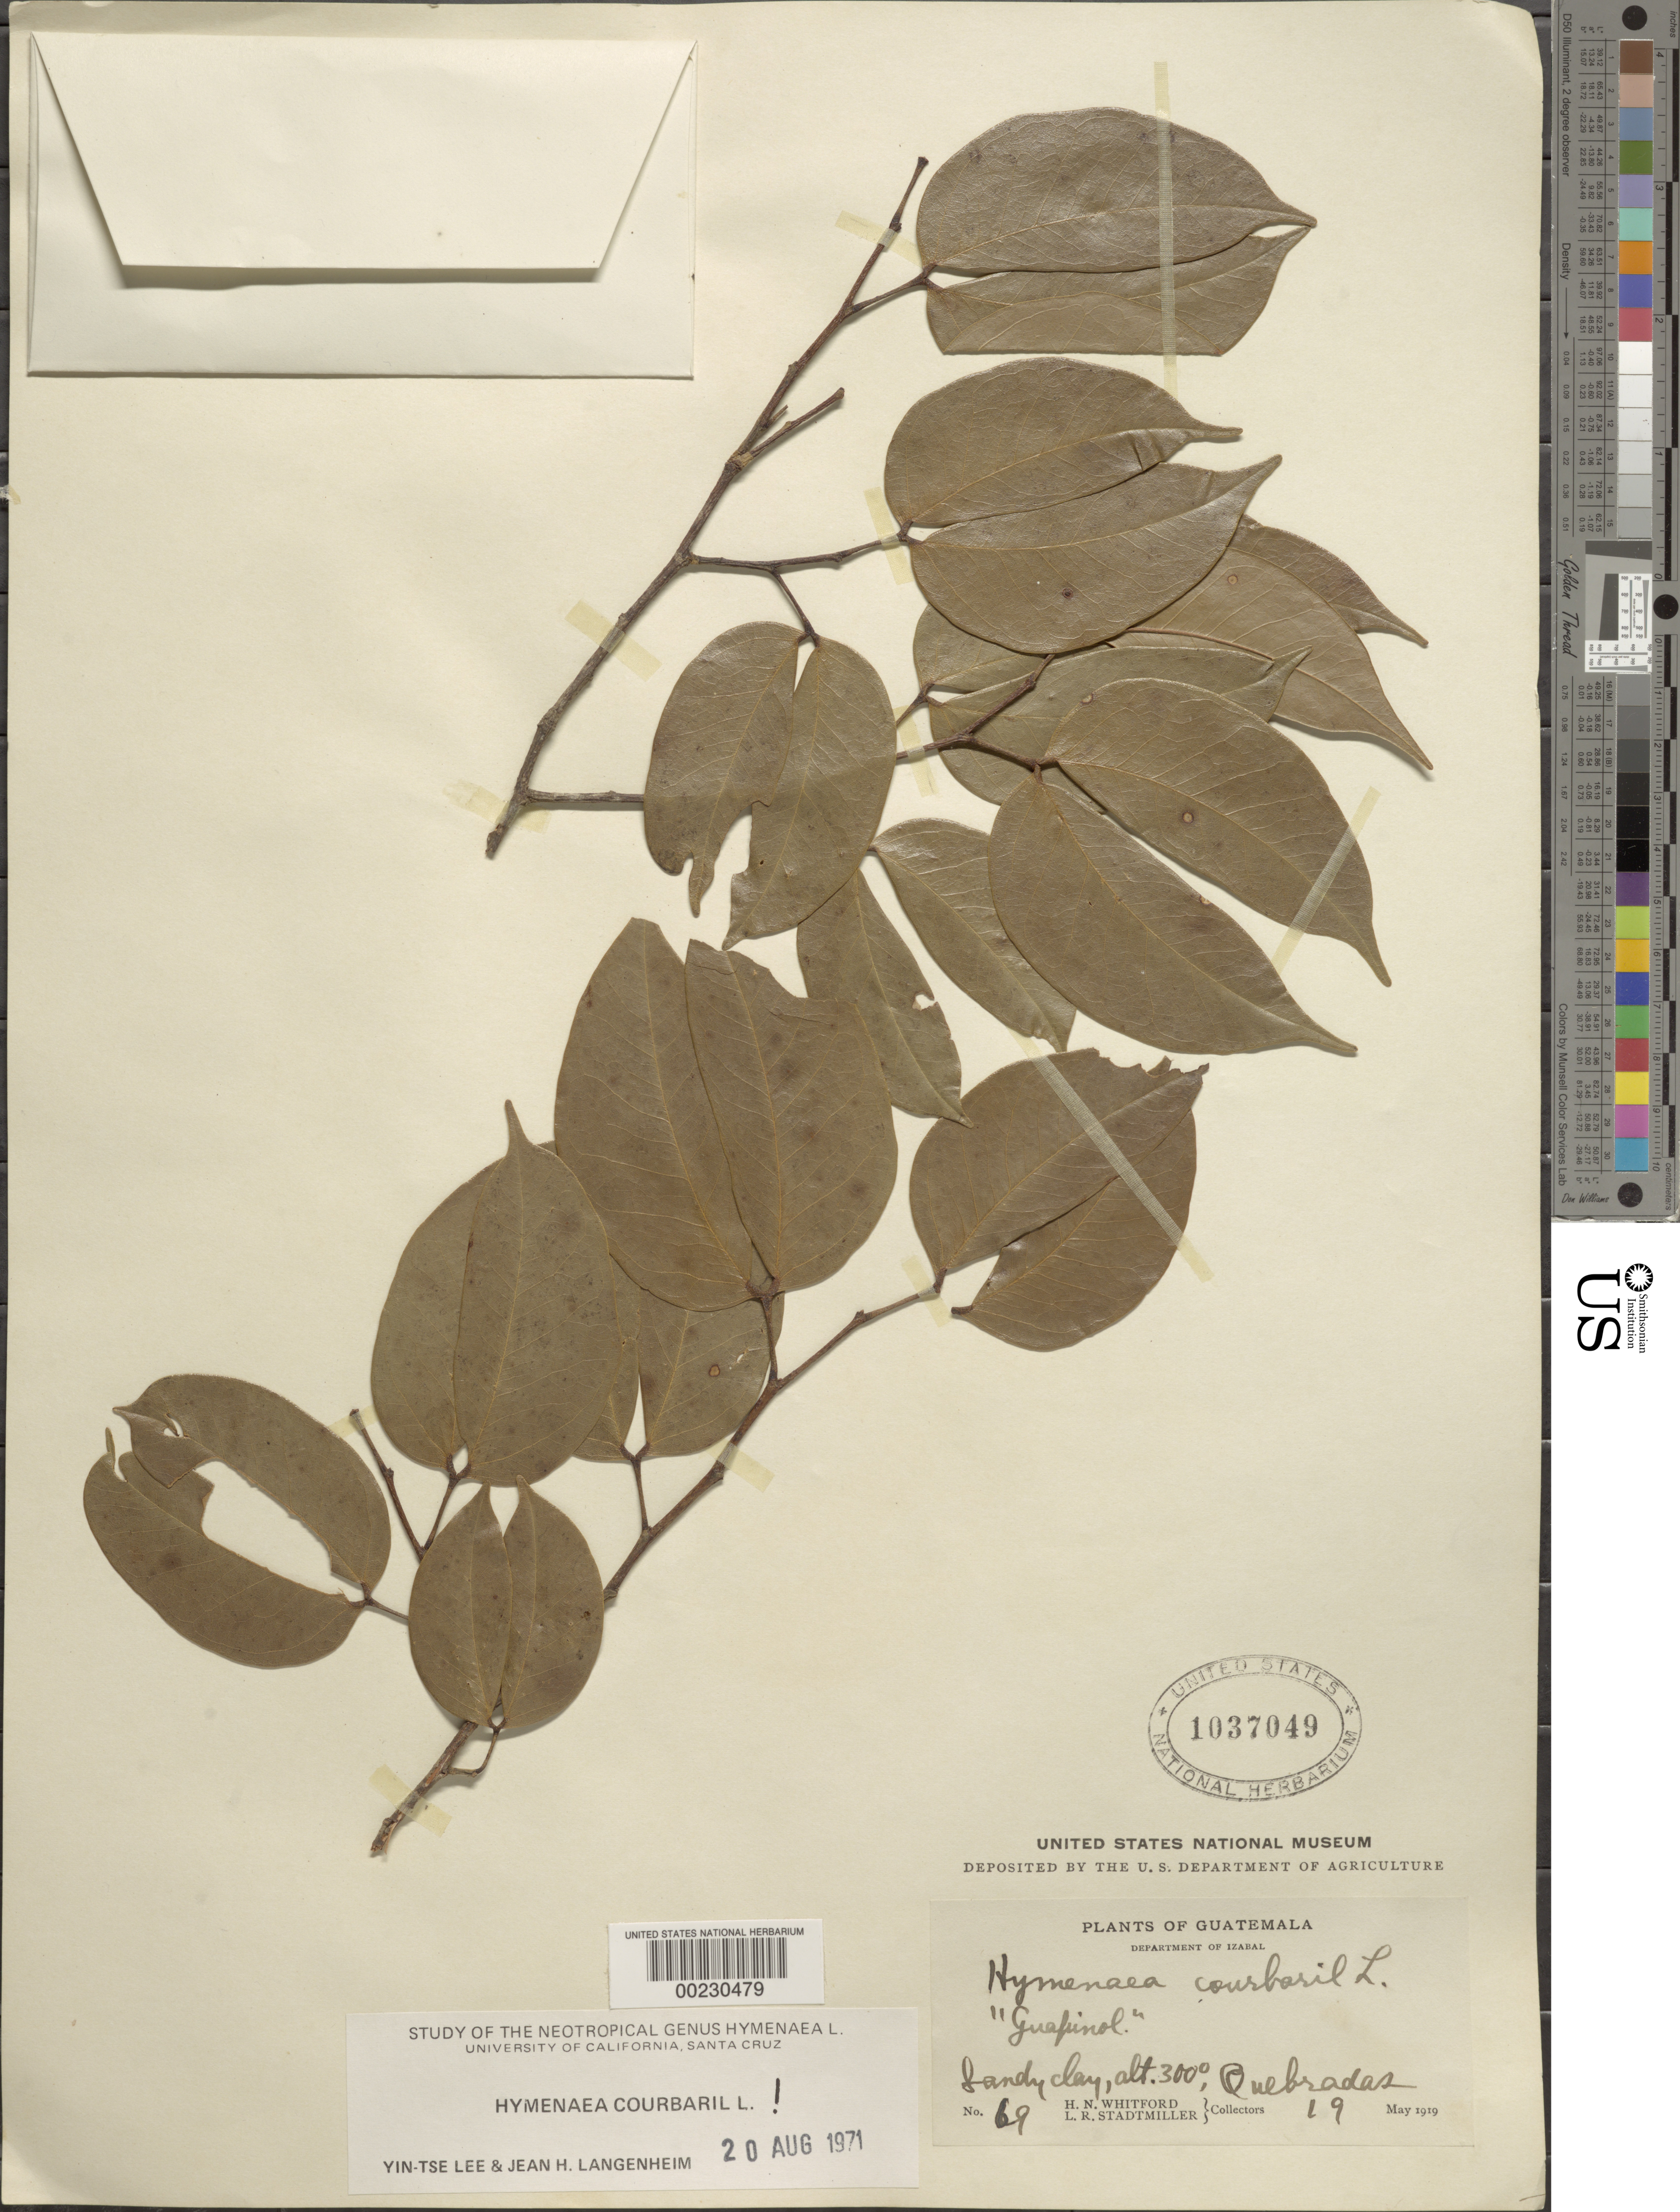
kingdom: Plantae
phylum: Tracheophyta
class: Magnoliopsida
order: Fabales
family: Fabaceae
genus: Hymenaea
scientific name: Hymenaea courbaril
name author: L.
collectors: H. N. Whitford & L. Stadtmiller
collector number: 69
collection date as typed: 19 May 1919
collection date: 1919-05-19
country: Guatemala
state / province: Izabal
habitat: Sandy clay; quebrada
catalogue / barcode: US 1037049